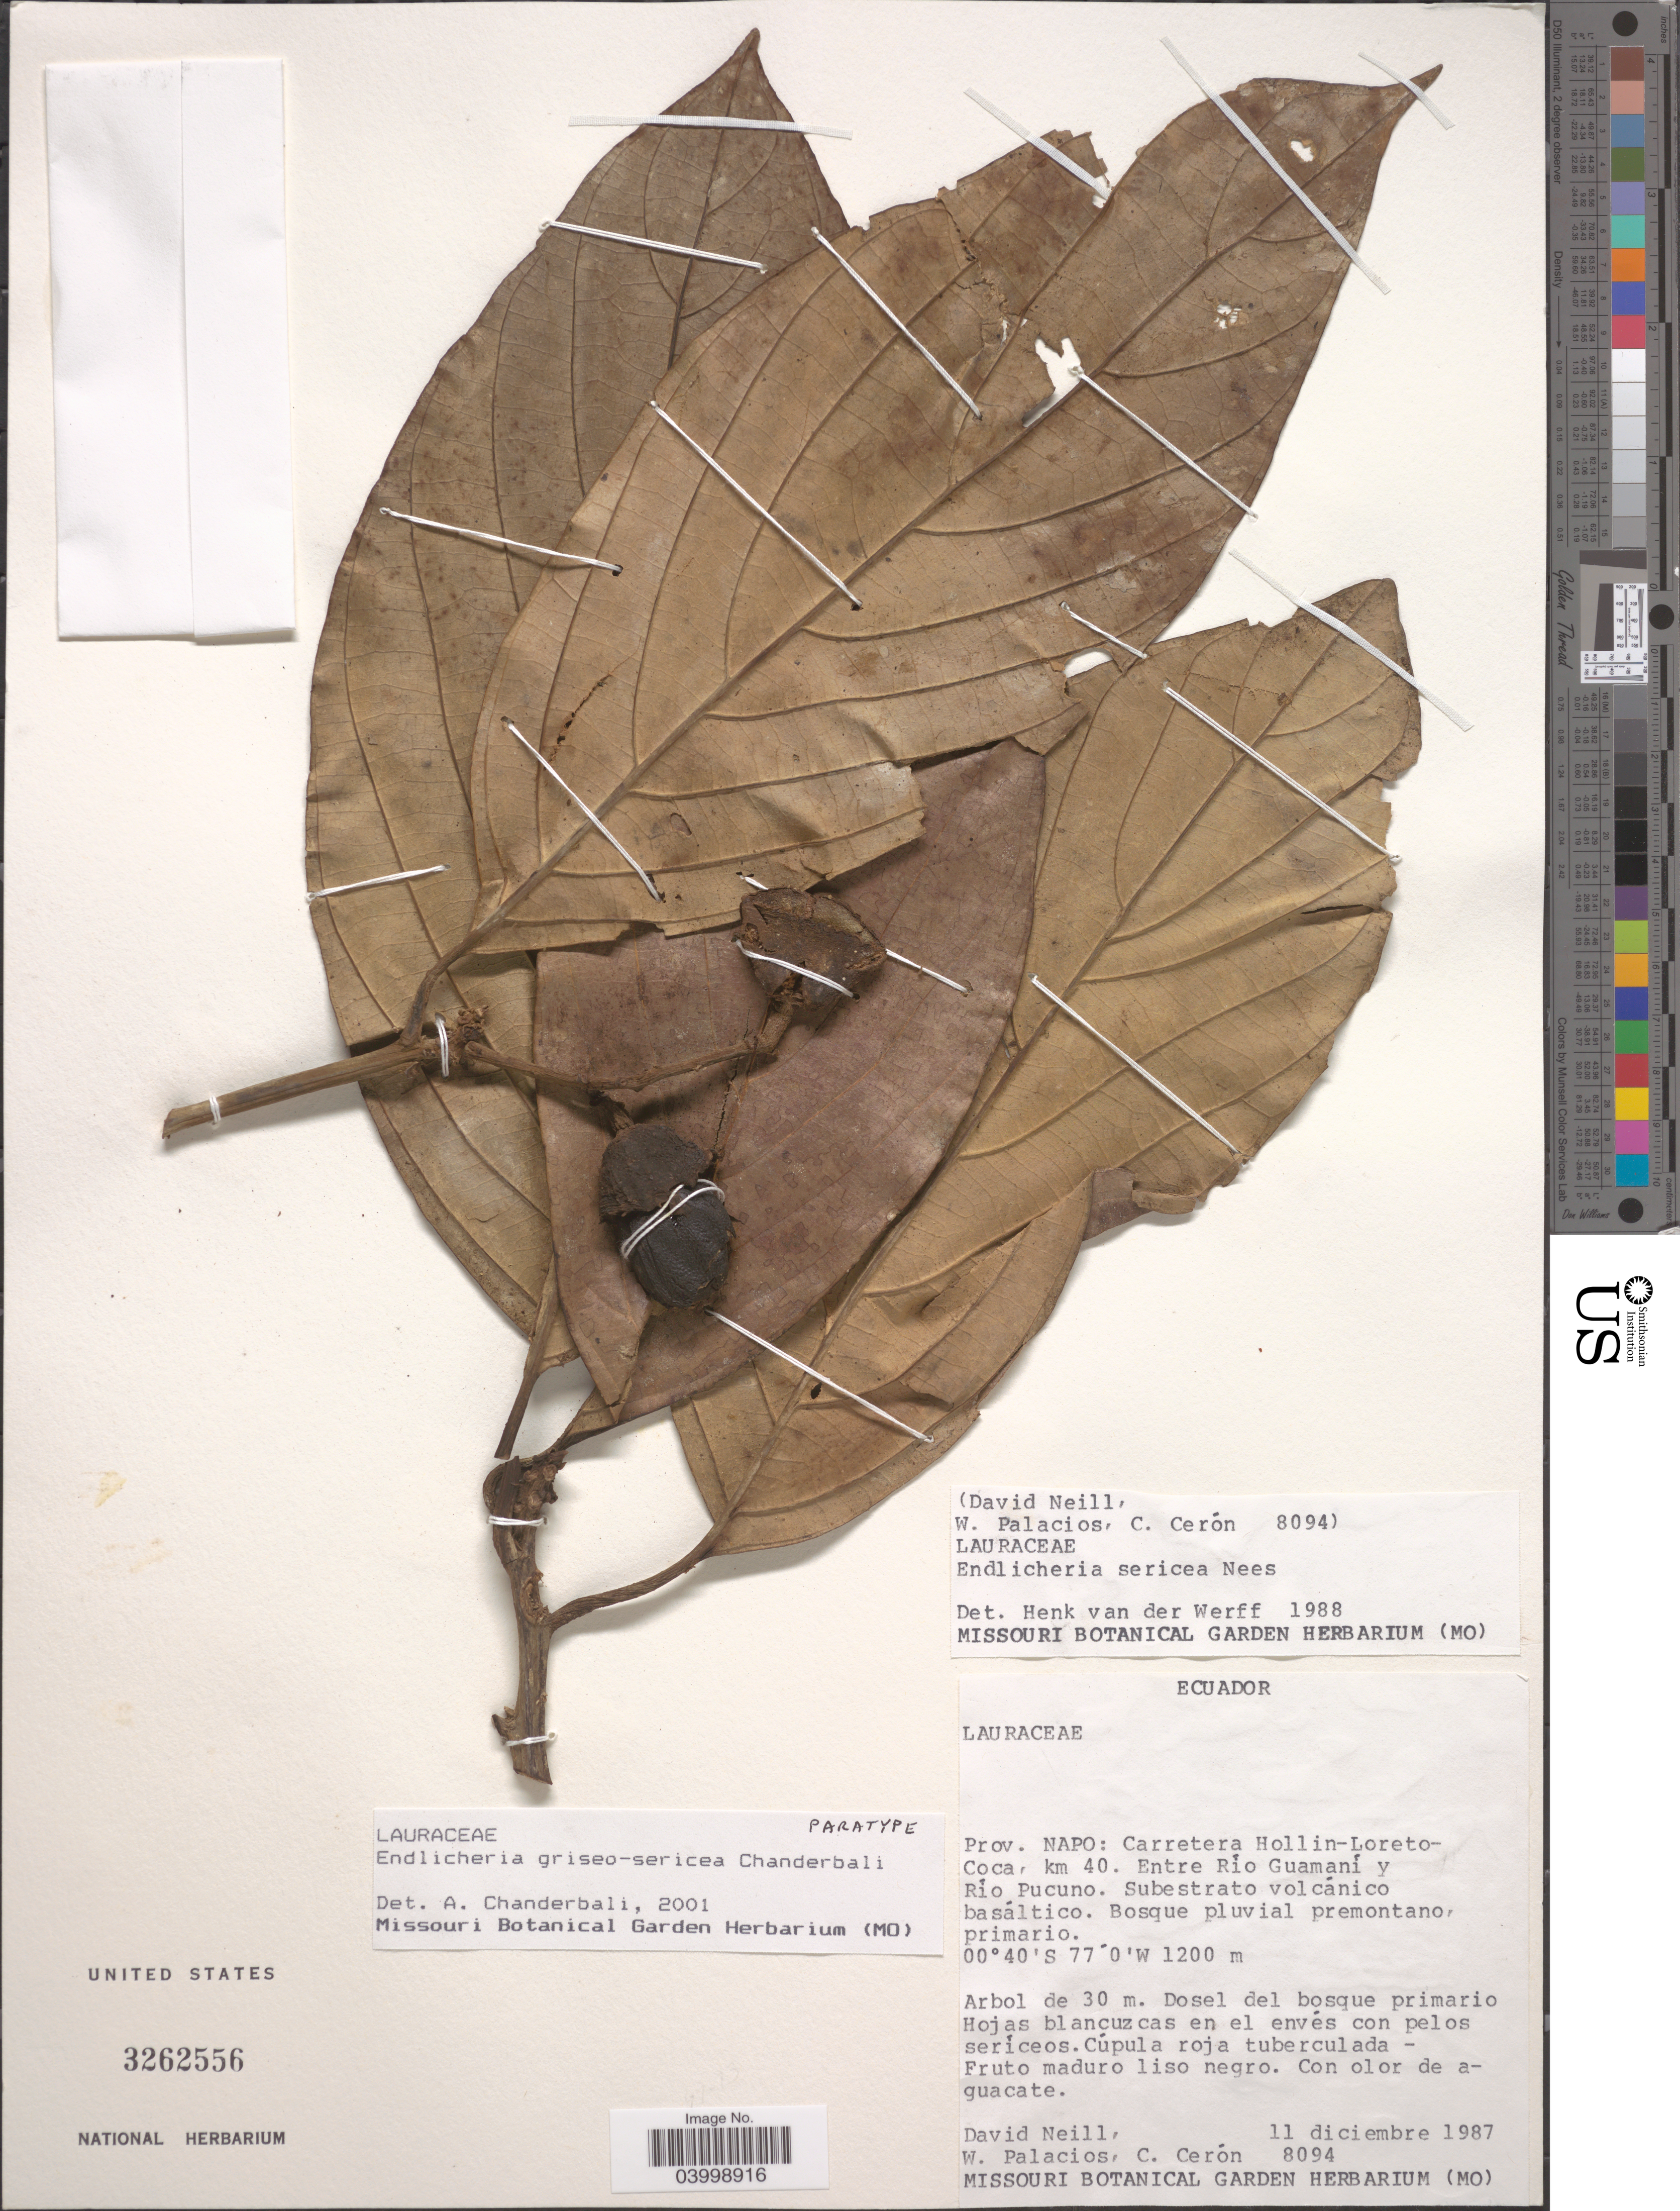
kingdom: Plantae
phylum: Tracheophyta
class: Magnoliopsida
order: Laurales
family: Lauraceae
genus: Endlicheria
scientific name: Endlicheria griseo-sericea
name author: Chanderb.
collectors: D. Neill, W. Palacios & C. E. Cerón M.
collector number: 8094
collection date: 1987-12-11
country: Ecuador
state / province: Napo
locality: Carretera Hollin-Loreto-Coca, km 40. Entre Río Guamaní y Río Pucuno.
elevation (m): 1200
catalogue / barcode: US 3262556